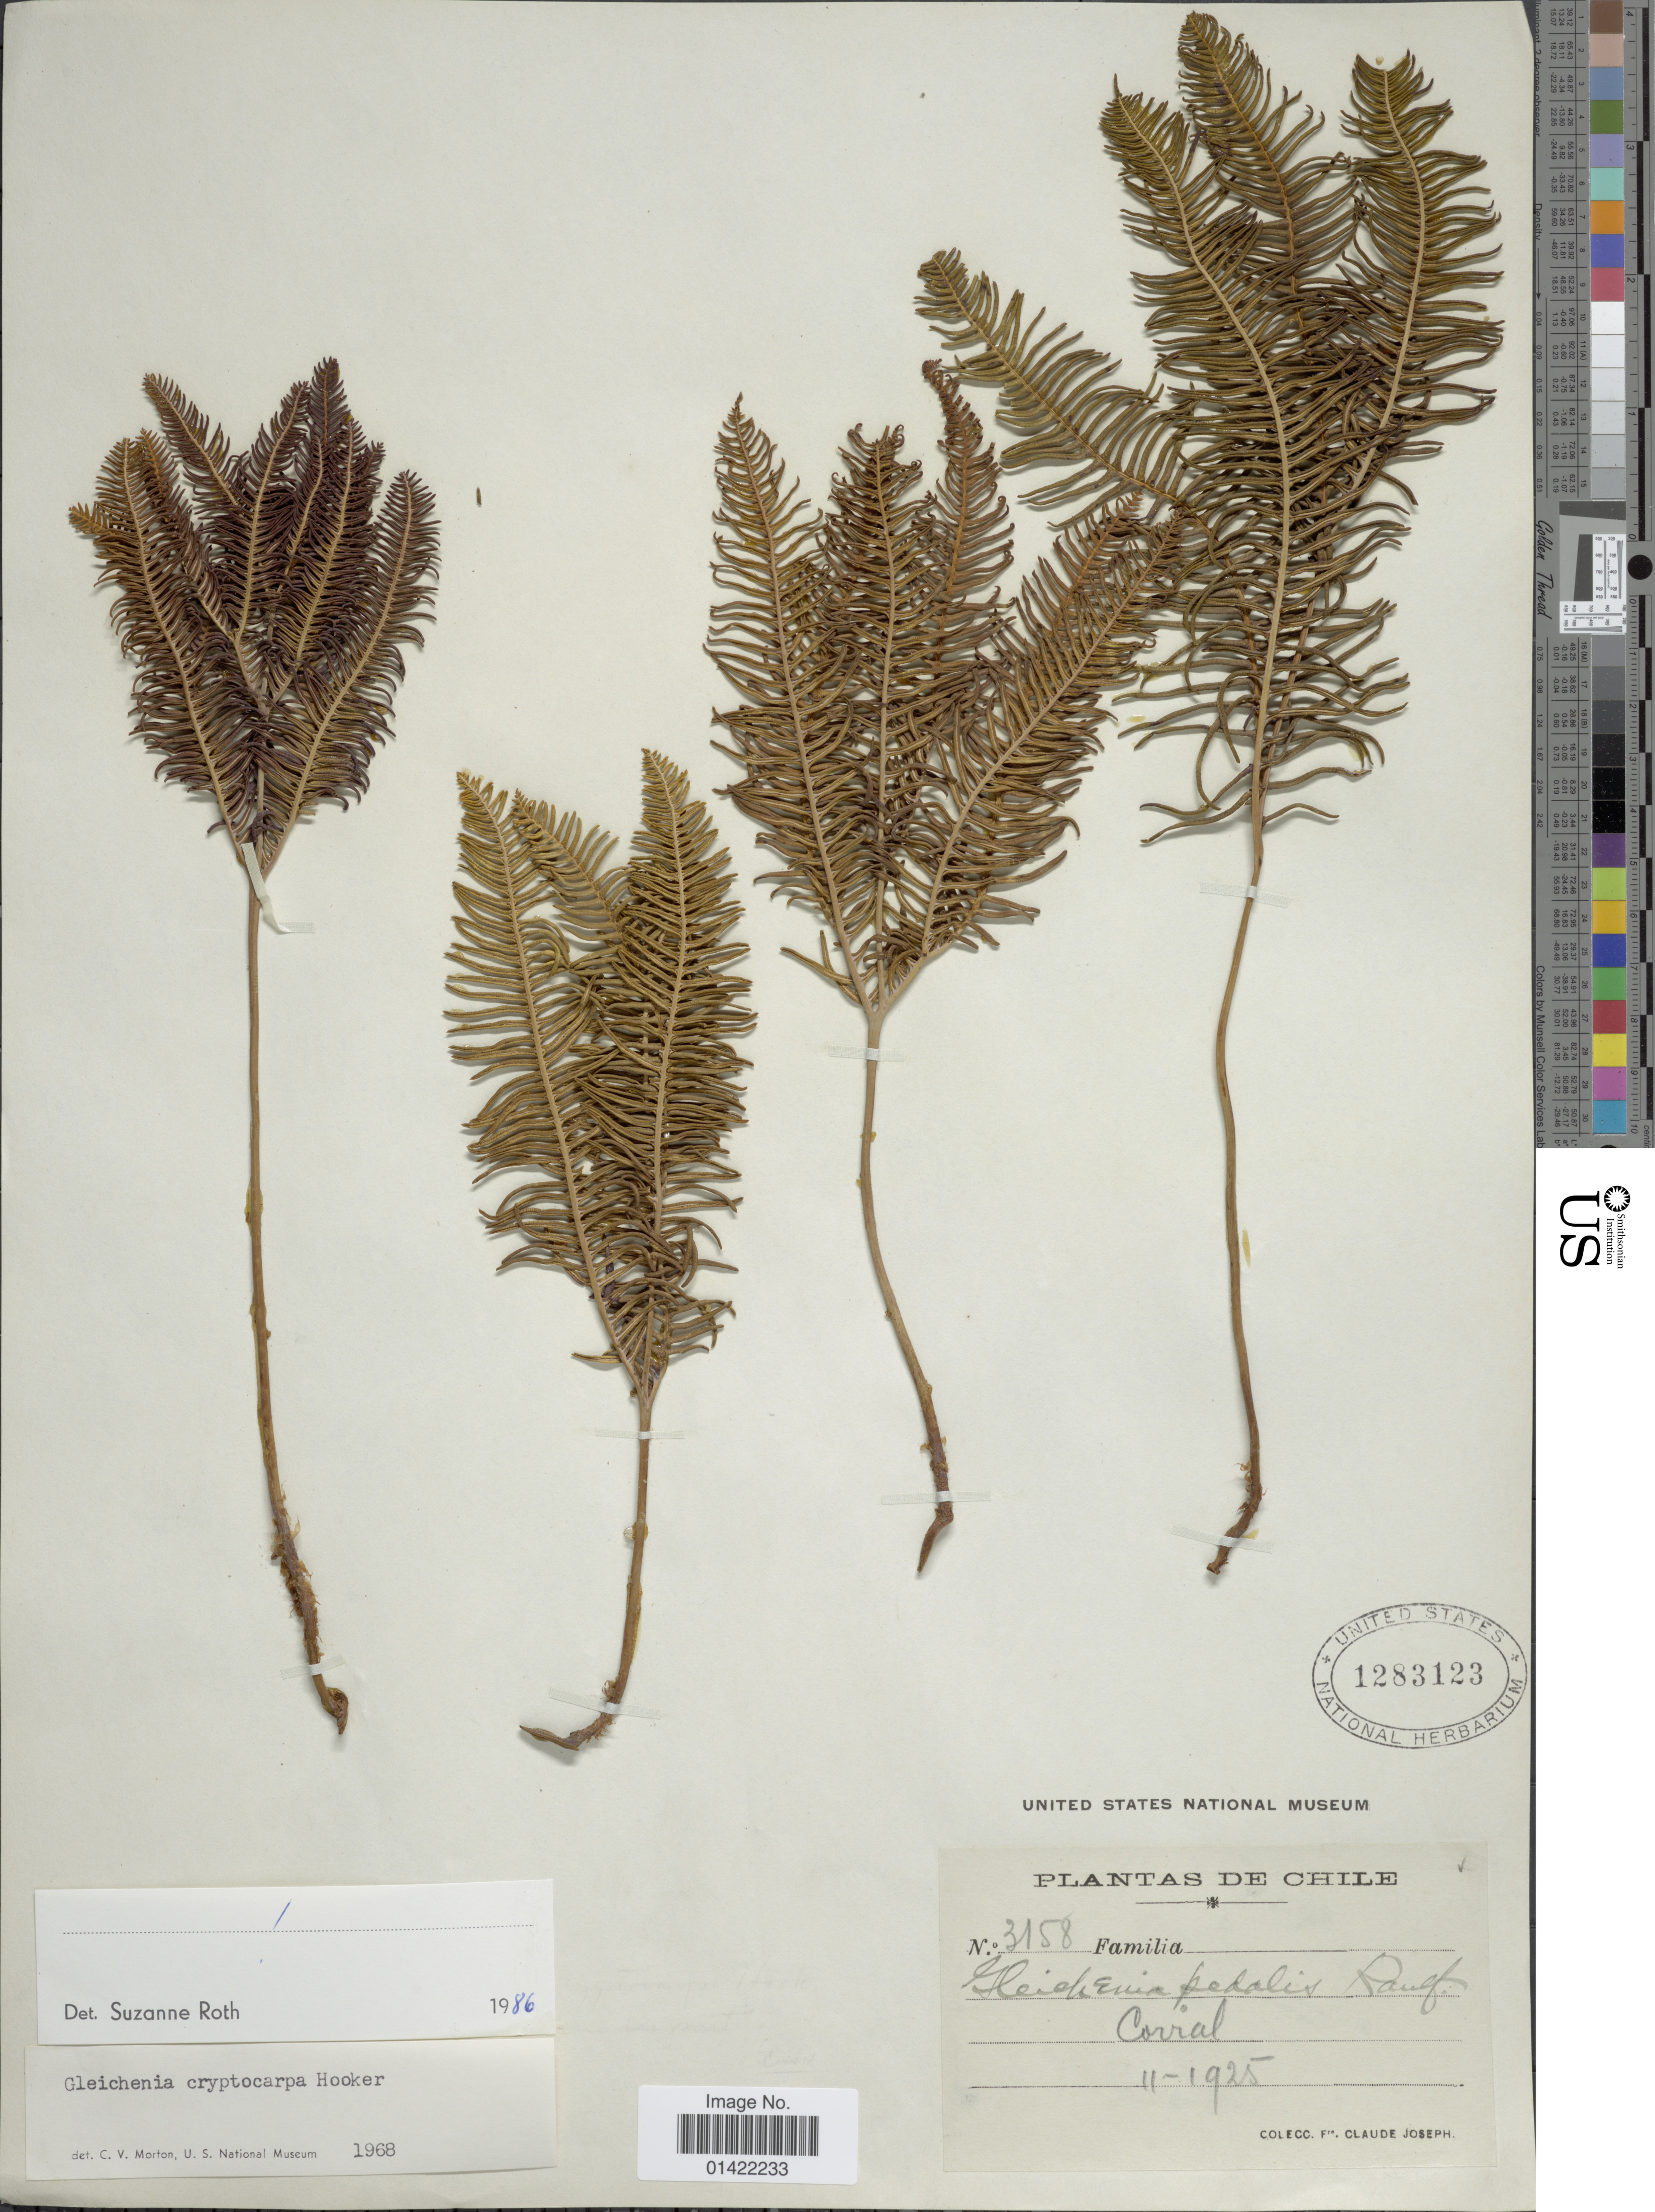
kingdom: Plantae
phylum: Tracheophyta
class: Polypodiopsida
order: Gleicheniales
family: Gleicheniaceae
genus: Sticherus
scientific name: Sticherus cryptocarpus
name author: (Hook.) Ching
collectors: Frere Claude Joseph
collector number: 3158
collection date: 1925-11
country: Chile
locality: Corrål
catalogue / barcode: US 1283123